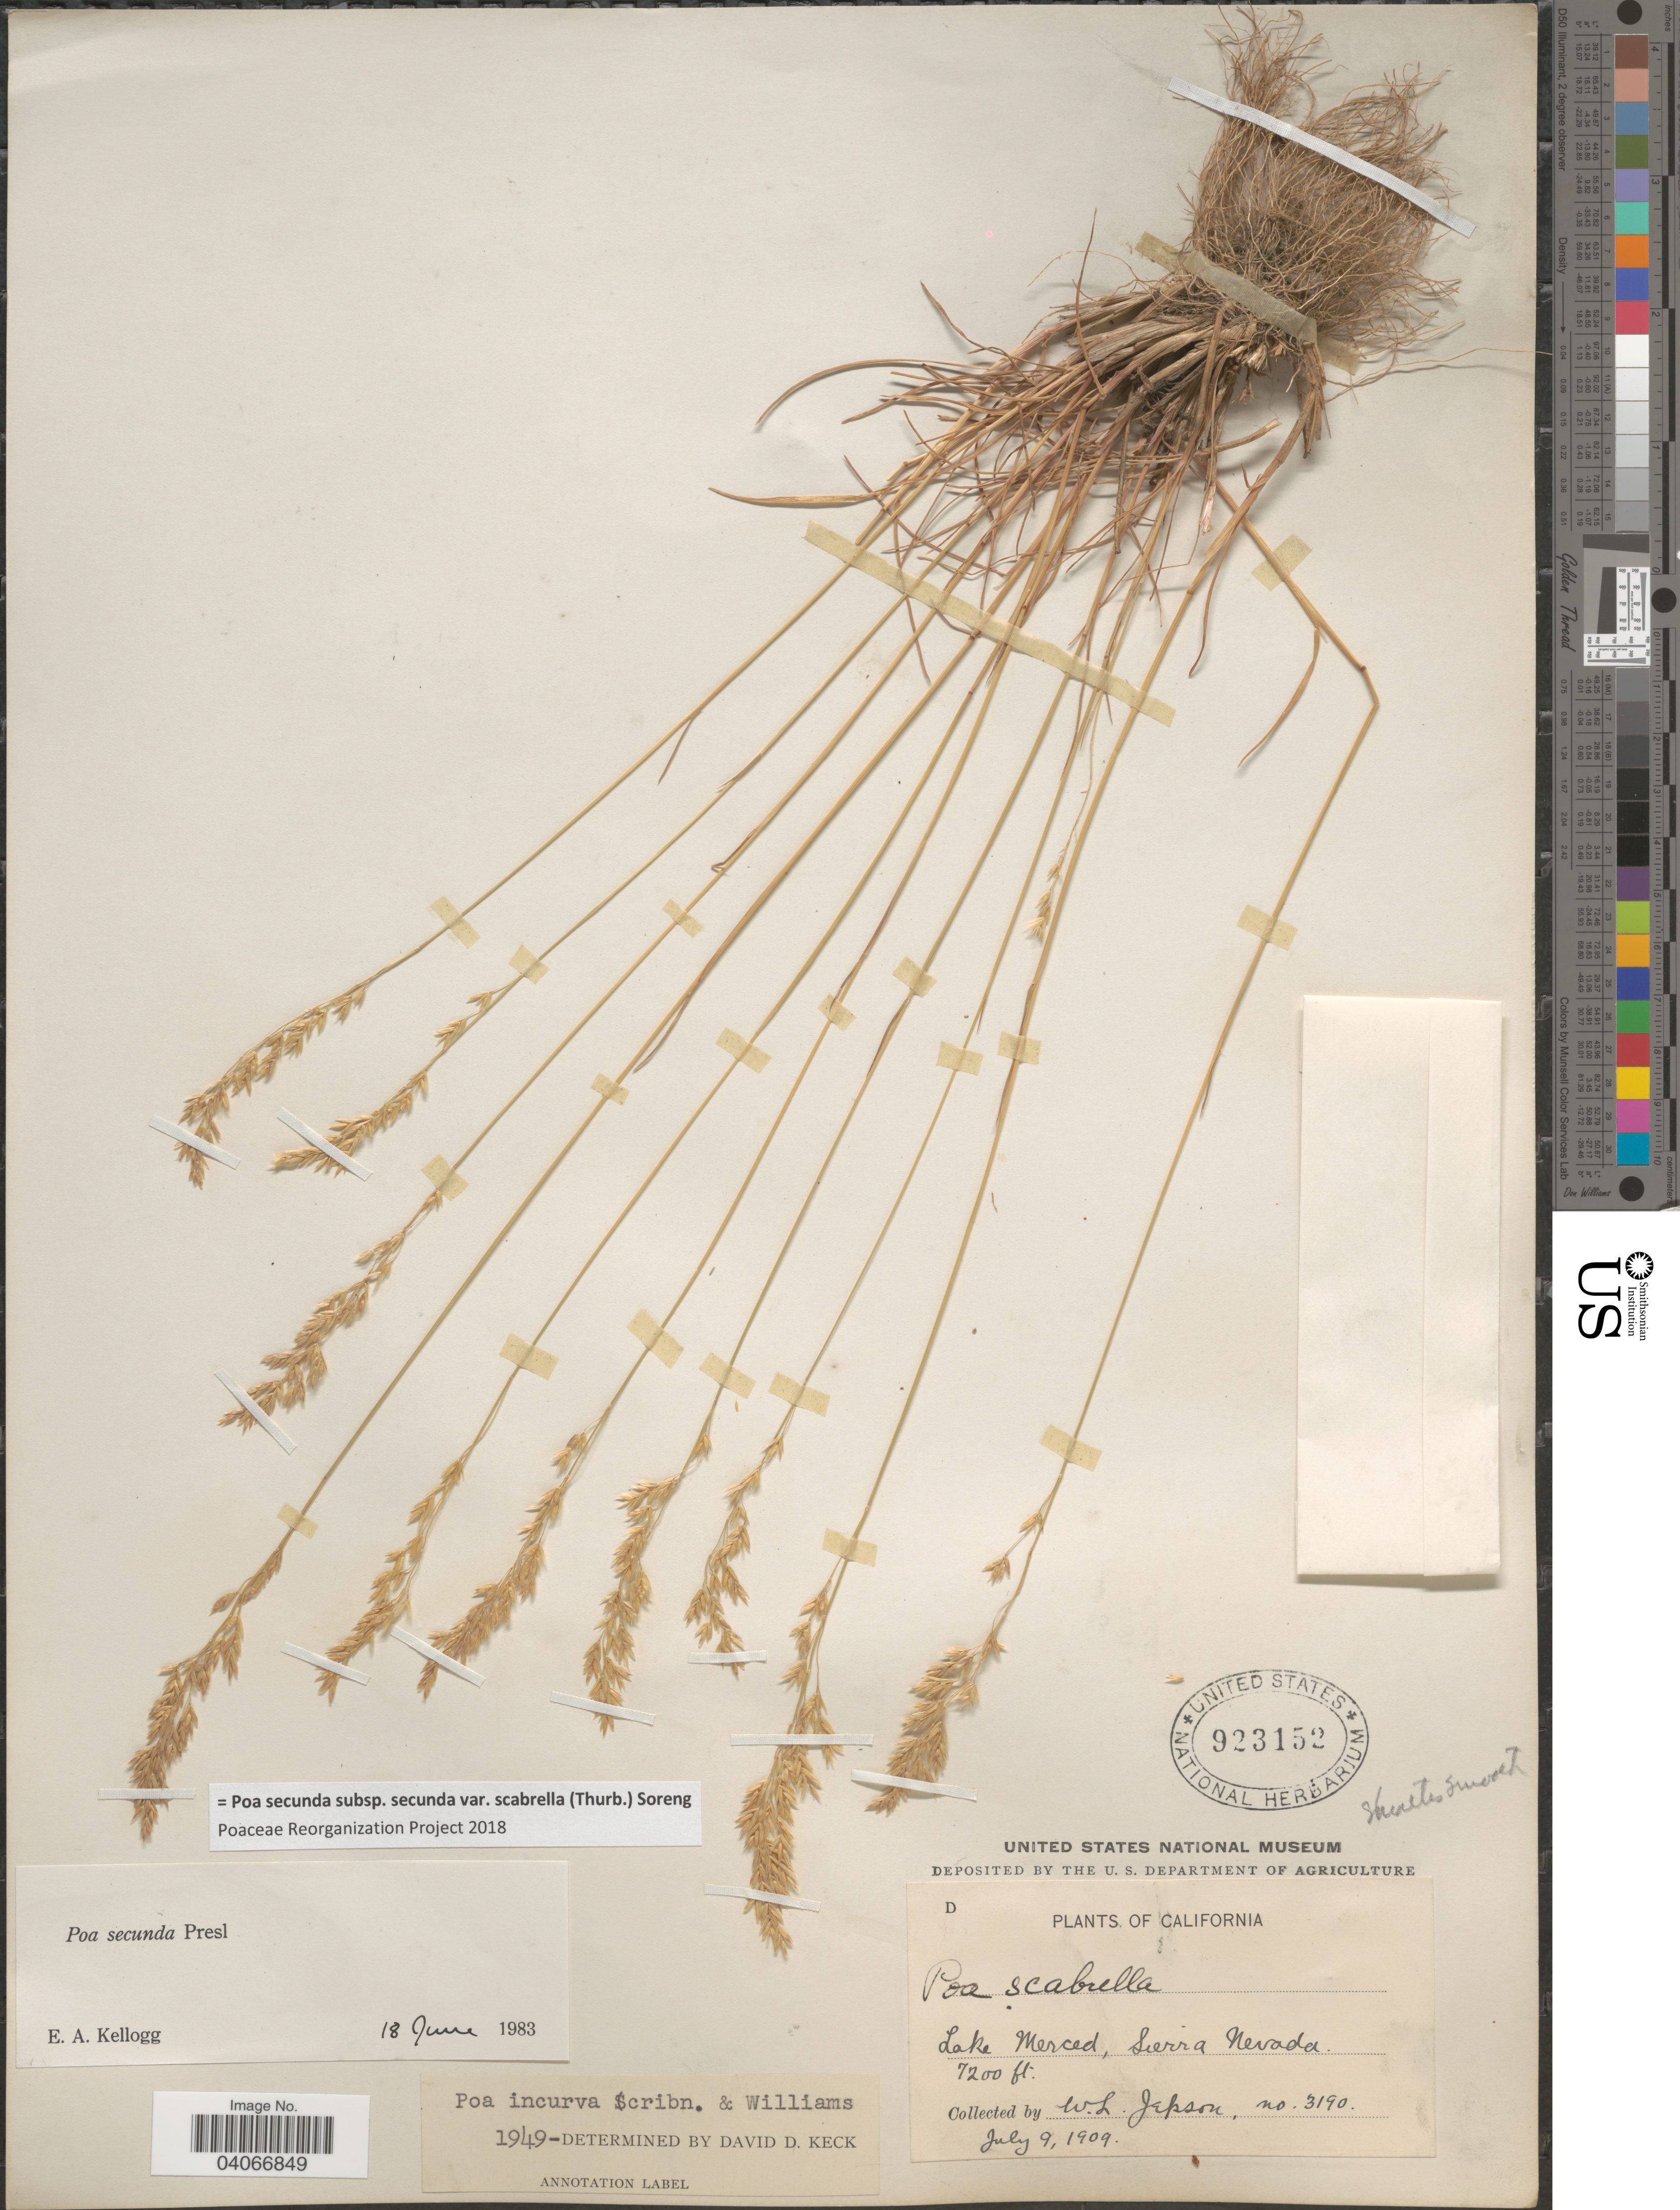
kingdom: Plantae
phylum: Tracheophyta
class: Liliopsida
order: Poales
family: Poaceae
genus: Poa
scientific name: Poa secunda subsp. secunda var. scabrella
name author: (Thurb.) Soreng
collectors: W. L. Jepson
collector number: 3190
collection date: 1909-07-09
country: United States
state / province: California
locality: Lake Merced, Sierra Nevada.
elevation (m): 2195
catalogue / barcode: US 923152